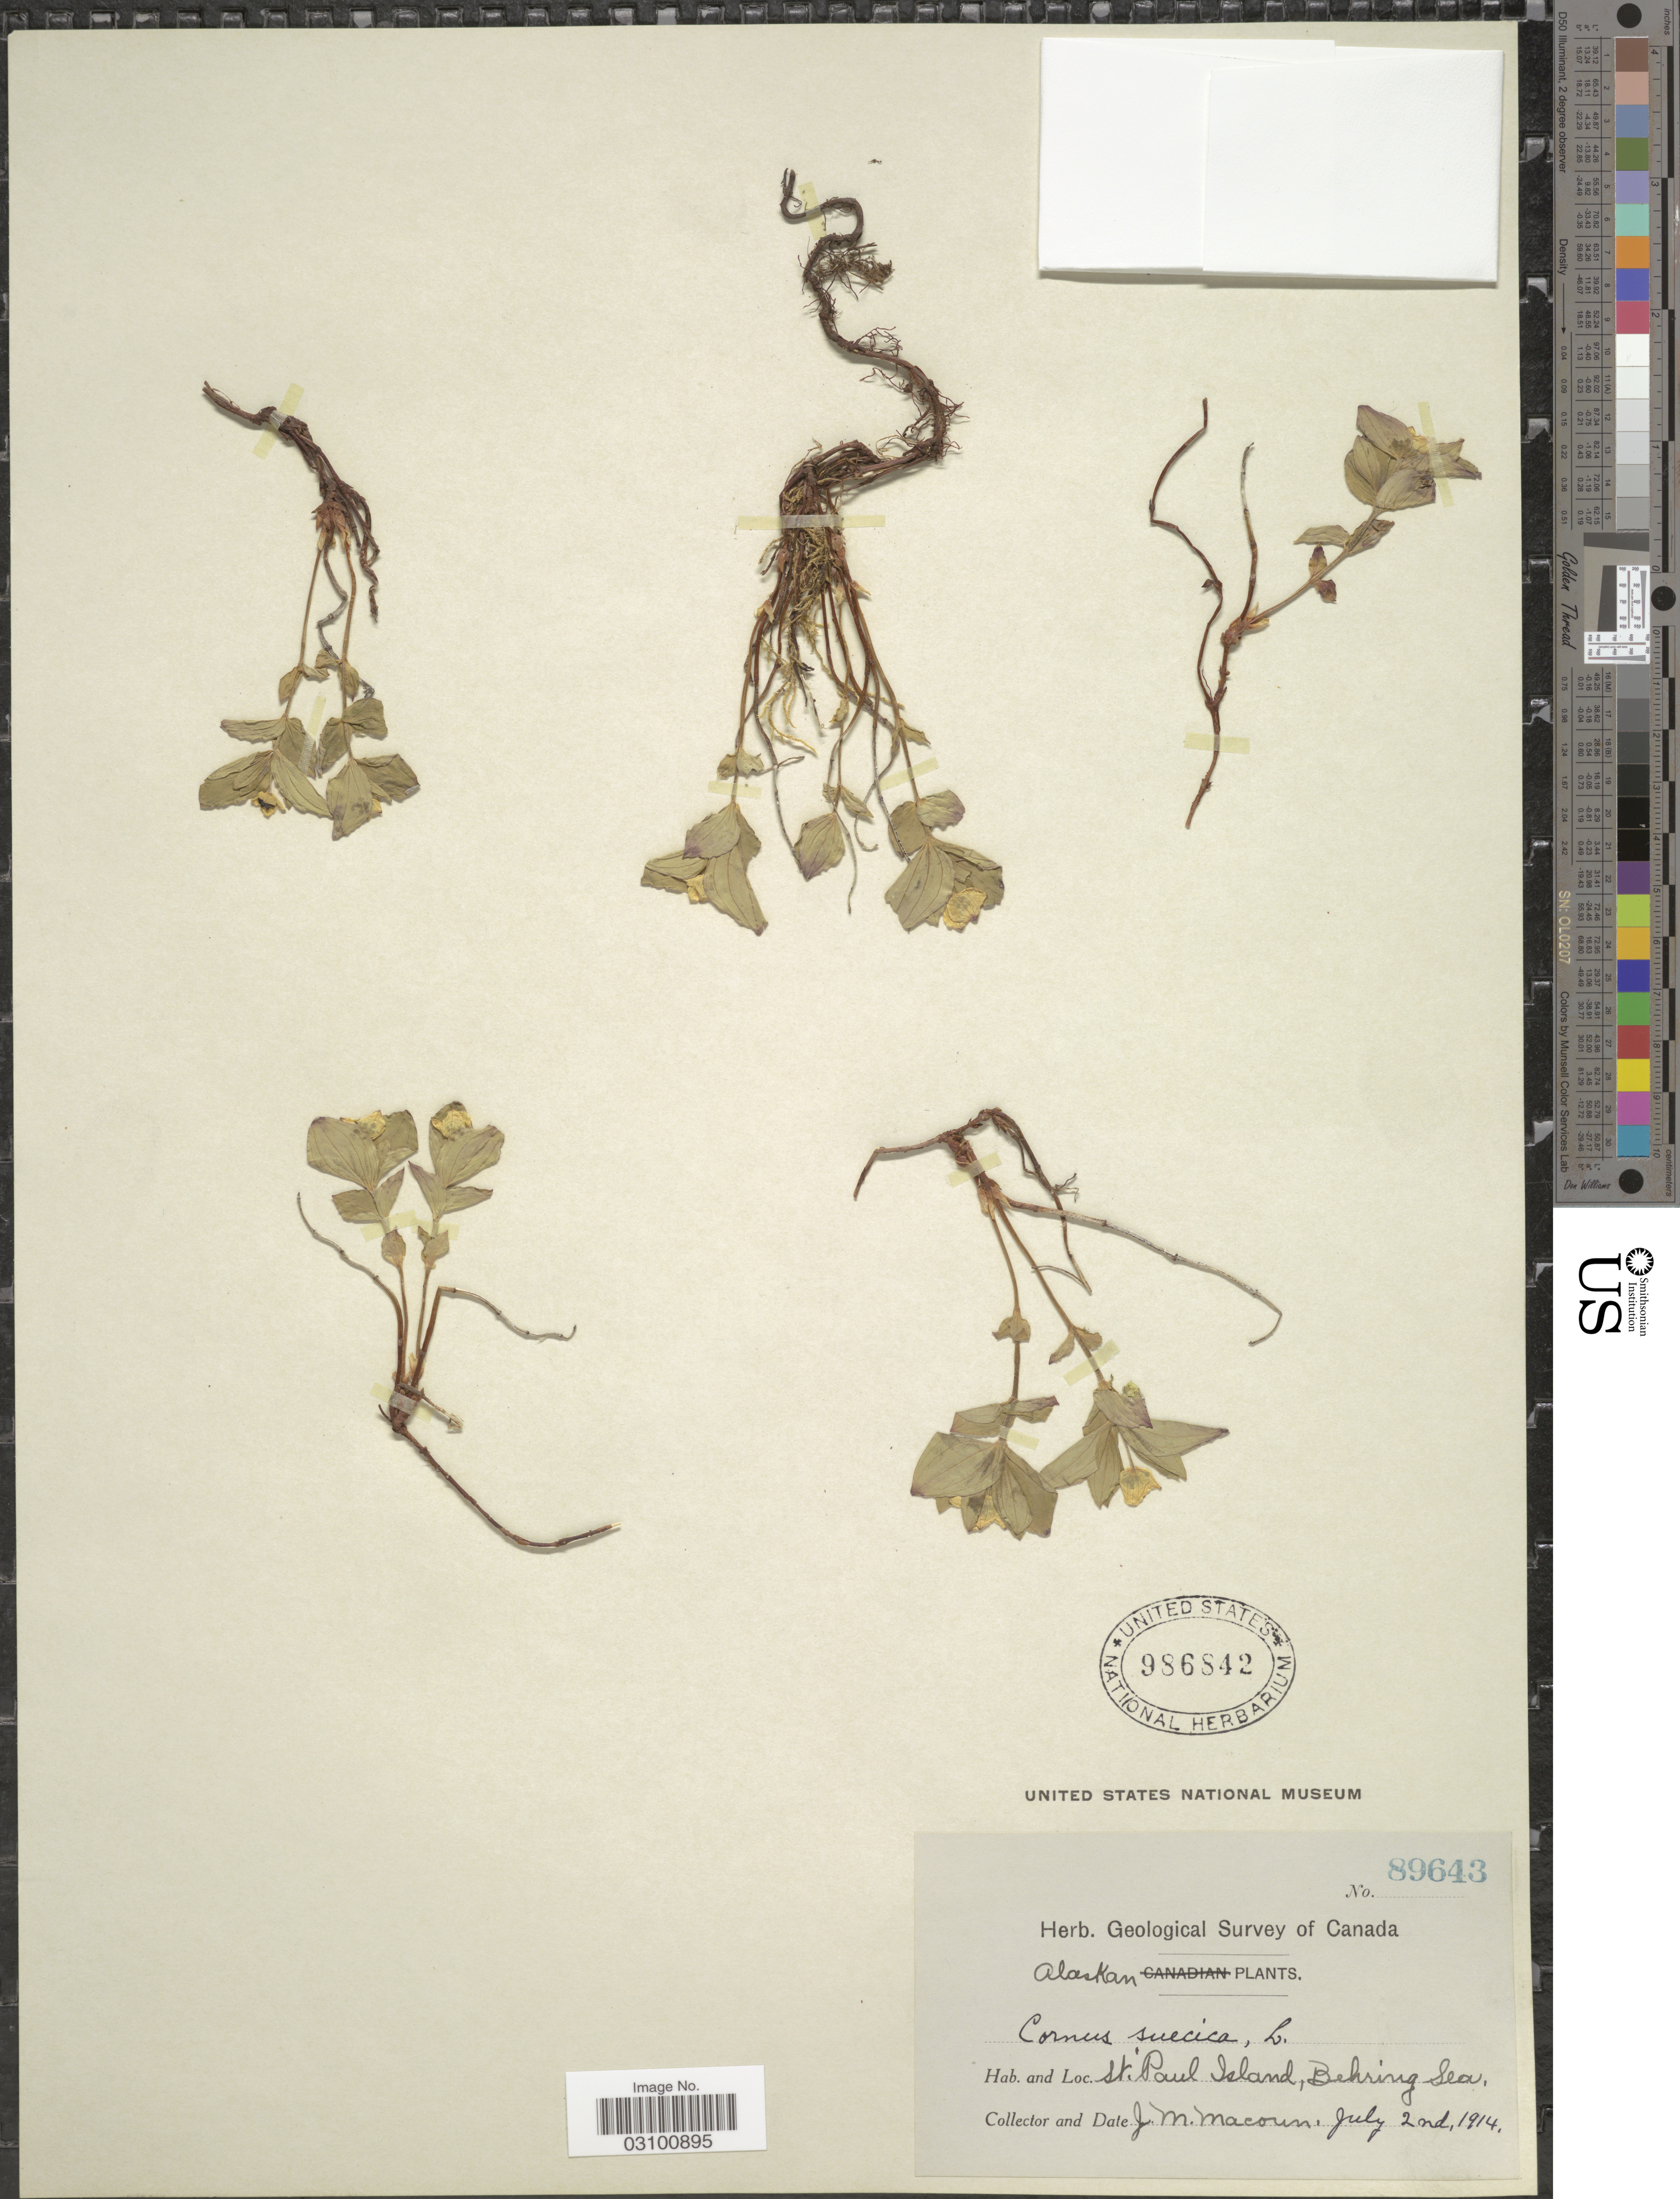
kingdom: Plantae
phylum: Tracheophyta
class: Magnoliopsida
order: Cornales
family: Cornaceae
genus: Cornus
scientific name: Cornus suecica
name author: L.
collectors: J. M. Macoun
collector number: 89643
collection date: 1914-07-02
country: United States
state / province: Alaska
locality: St. Paul Island, Behring Sea.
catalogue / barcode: US 986842